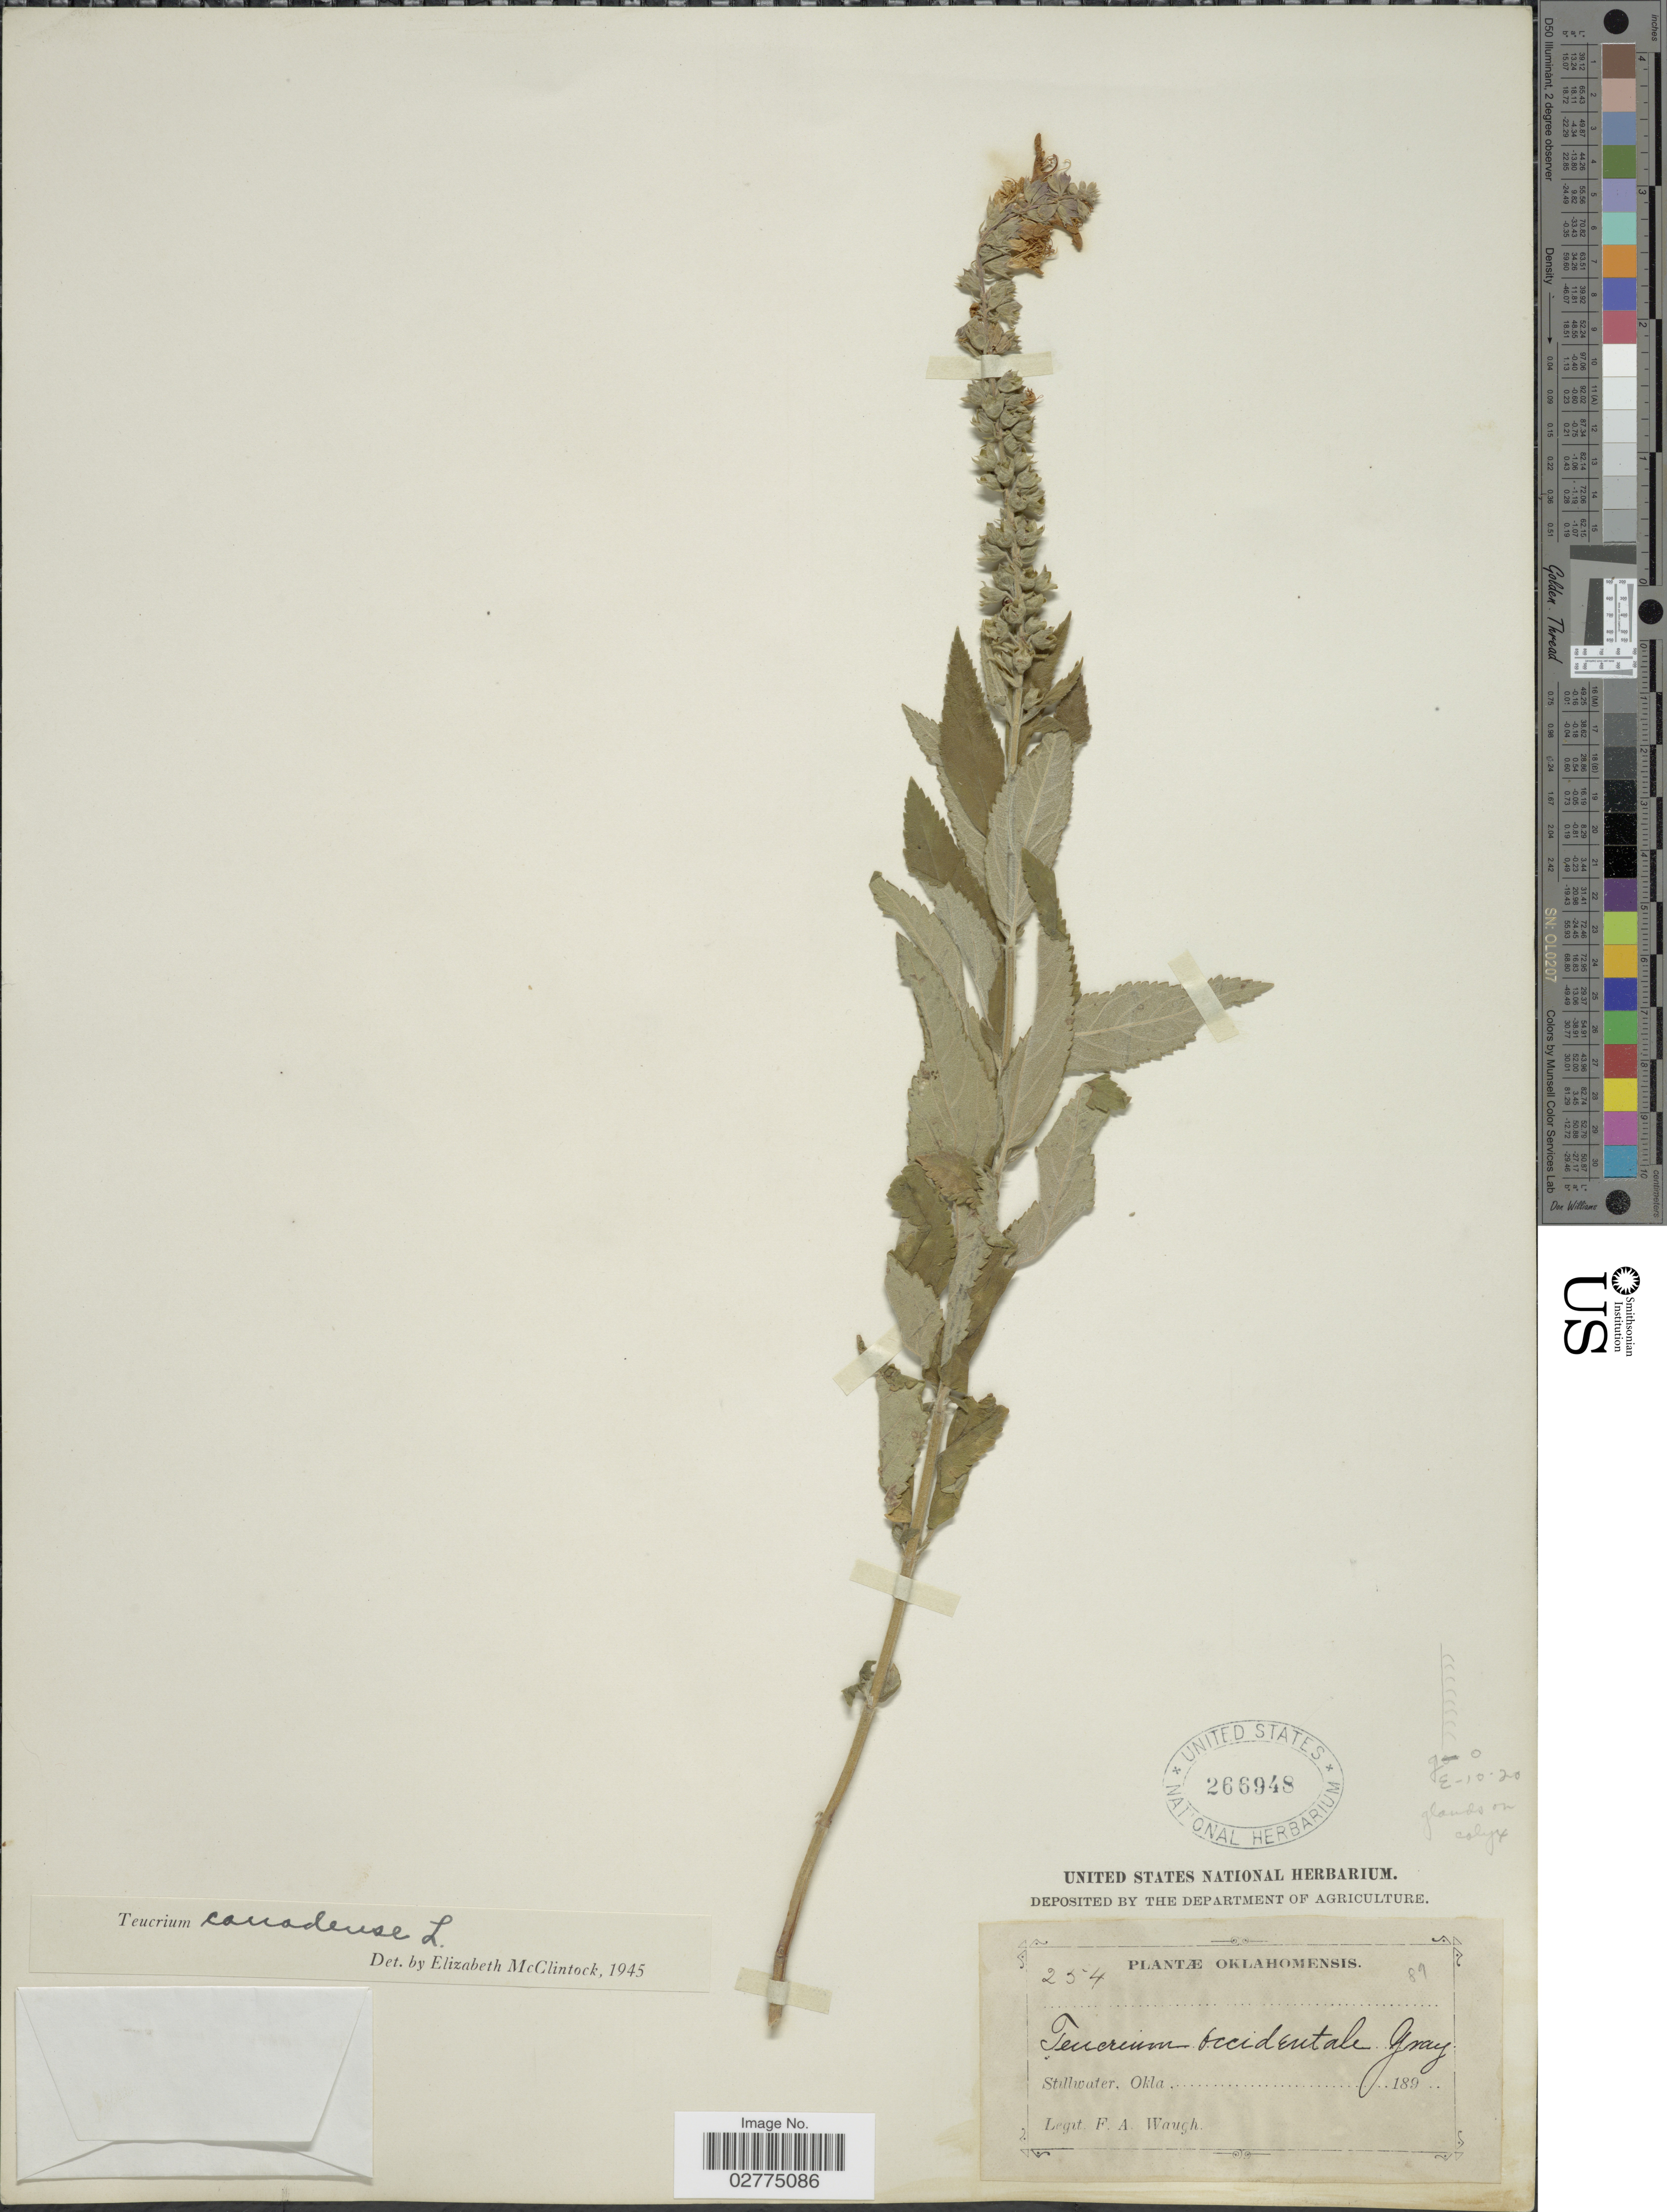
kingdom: Plantae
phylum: Tracheophyta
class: Magnoliopsida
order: Lamiales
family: Lamiaceae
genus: Teucrium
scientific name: Teucrium canadense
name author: L.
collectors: F. Waugh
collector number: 254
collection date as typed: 189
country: United States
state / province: Oklahoma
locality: Stillwater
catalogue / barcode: US 266948